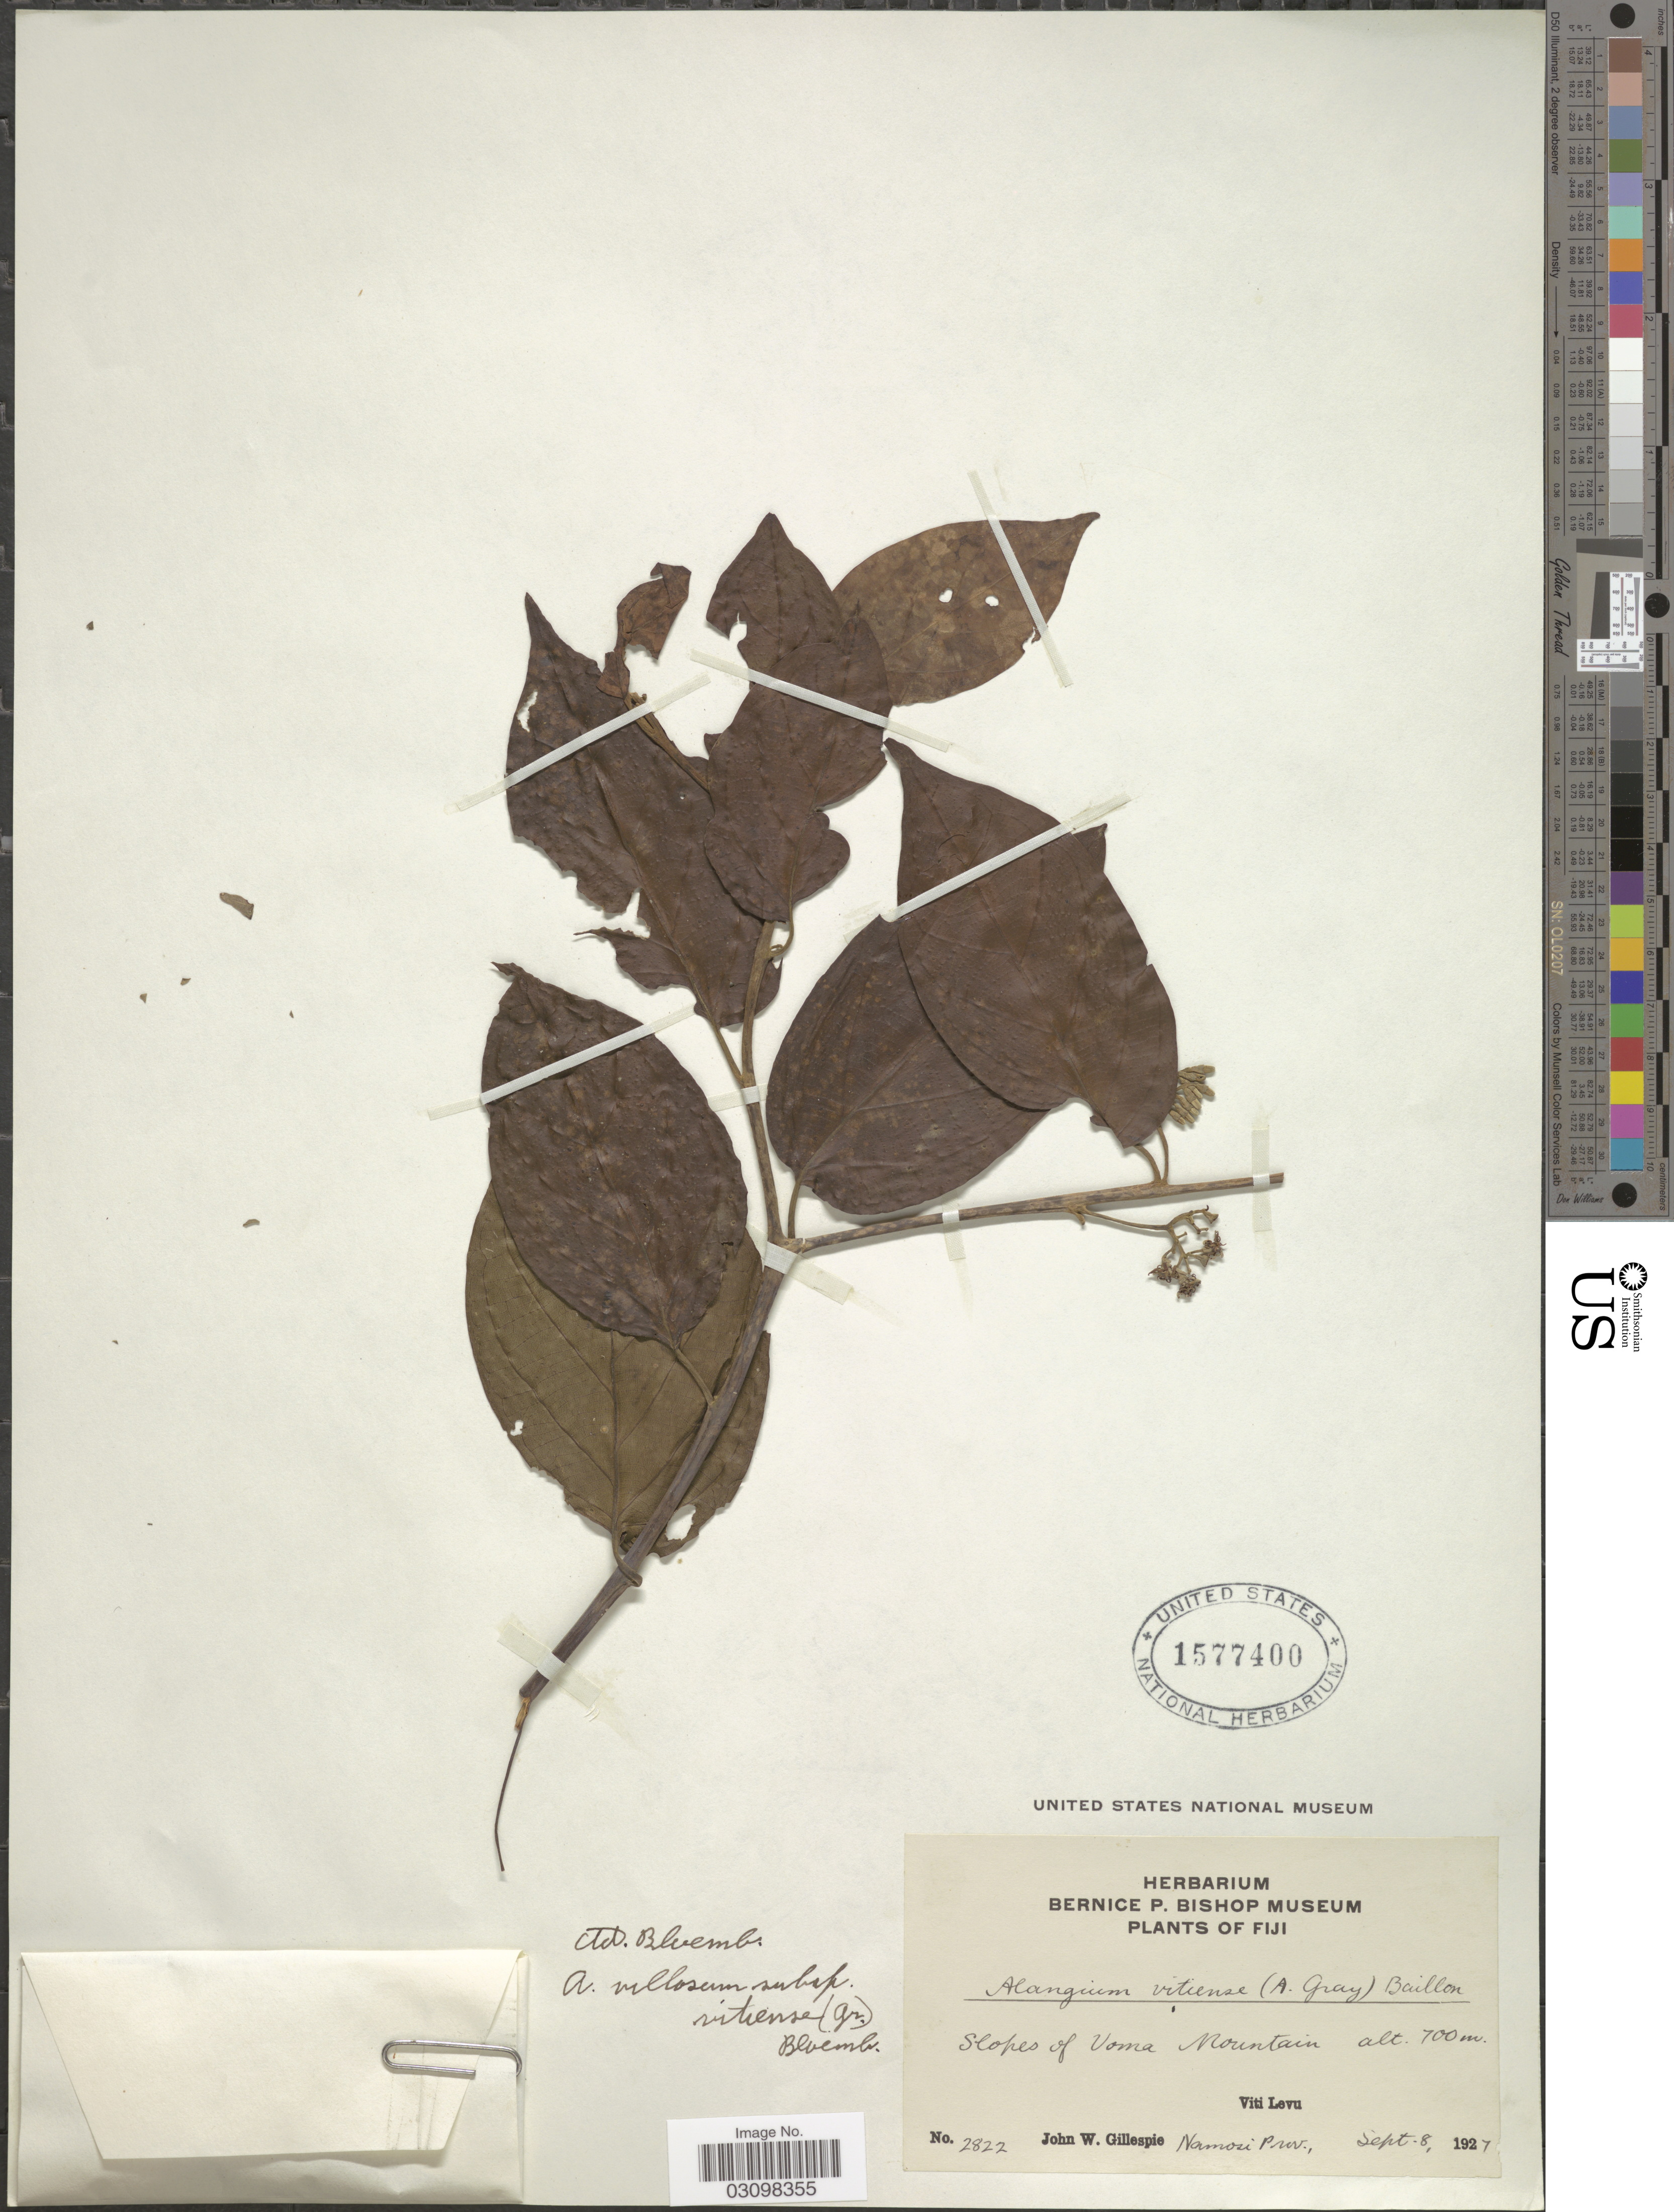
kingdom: Plantae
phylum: Tracheophyta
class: Magnoliopsida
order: Cornales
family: Cornaceae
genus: Alangium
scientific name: Alangium villosum subsp. vitiense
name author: (A. Gray) Bloemb.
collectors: J. W. Gillespie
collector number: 2822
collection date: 1927-09-08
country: Fiji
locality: Slopes of Voma Mountain. Viti Levu.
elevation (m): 700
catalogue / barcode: US 1577400